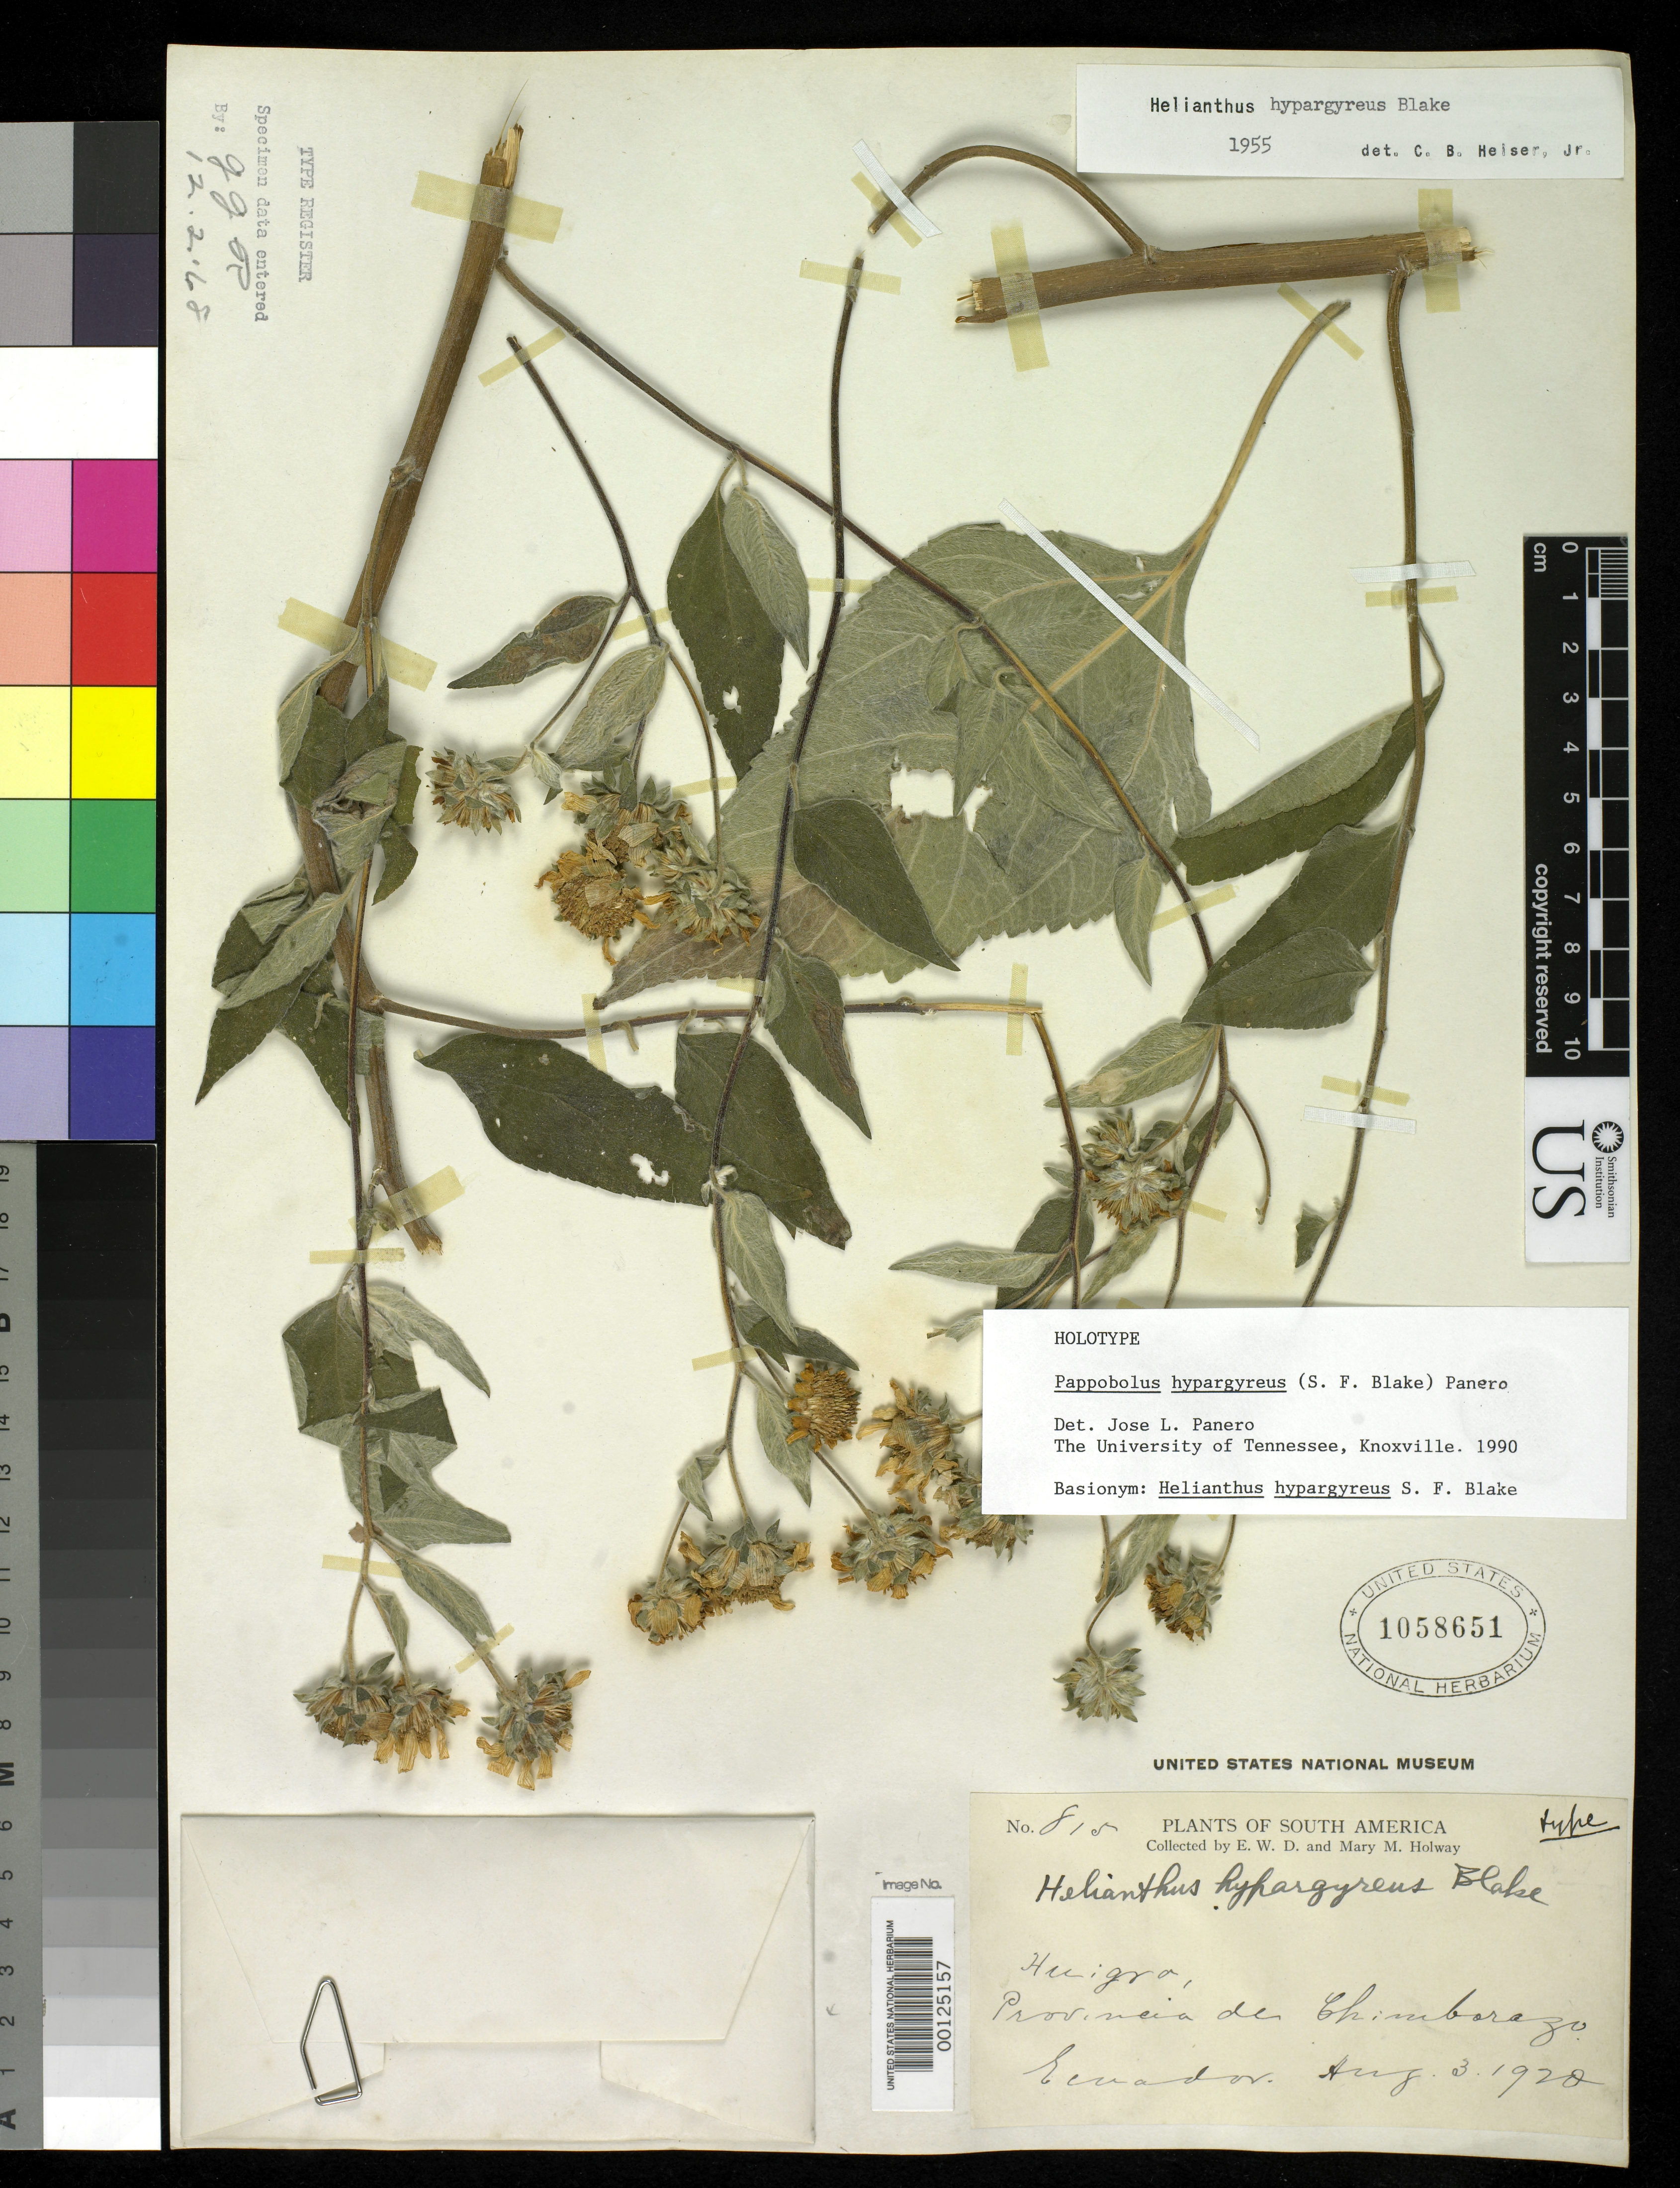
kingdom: Plantae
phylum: Tracheophyta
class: Magnoliopsida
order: Asterales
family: Asteraceae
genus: Helianthus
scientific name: Helianthus hypargyreus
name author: S.F. Blake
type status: Holotype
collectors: E. W. D. Holway & M. M. Holway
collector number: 815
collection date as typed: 03 Aug 1920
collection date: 1920-08-03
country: Ecuador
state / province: Chimborazo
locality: Huigra.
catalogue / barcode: US 1058651